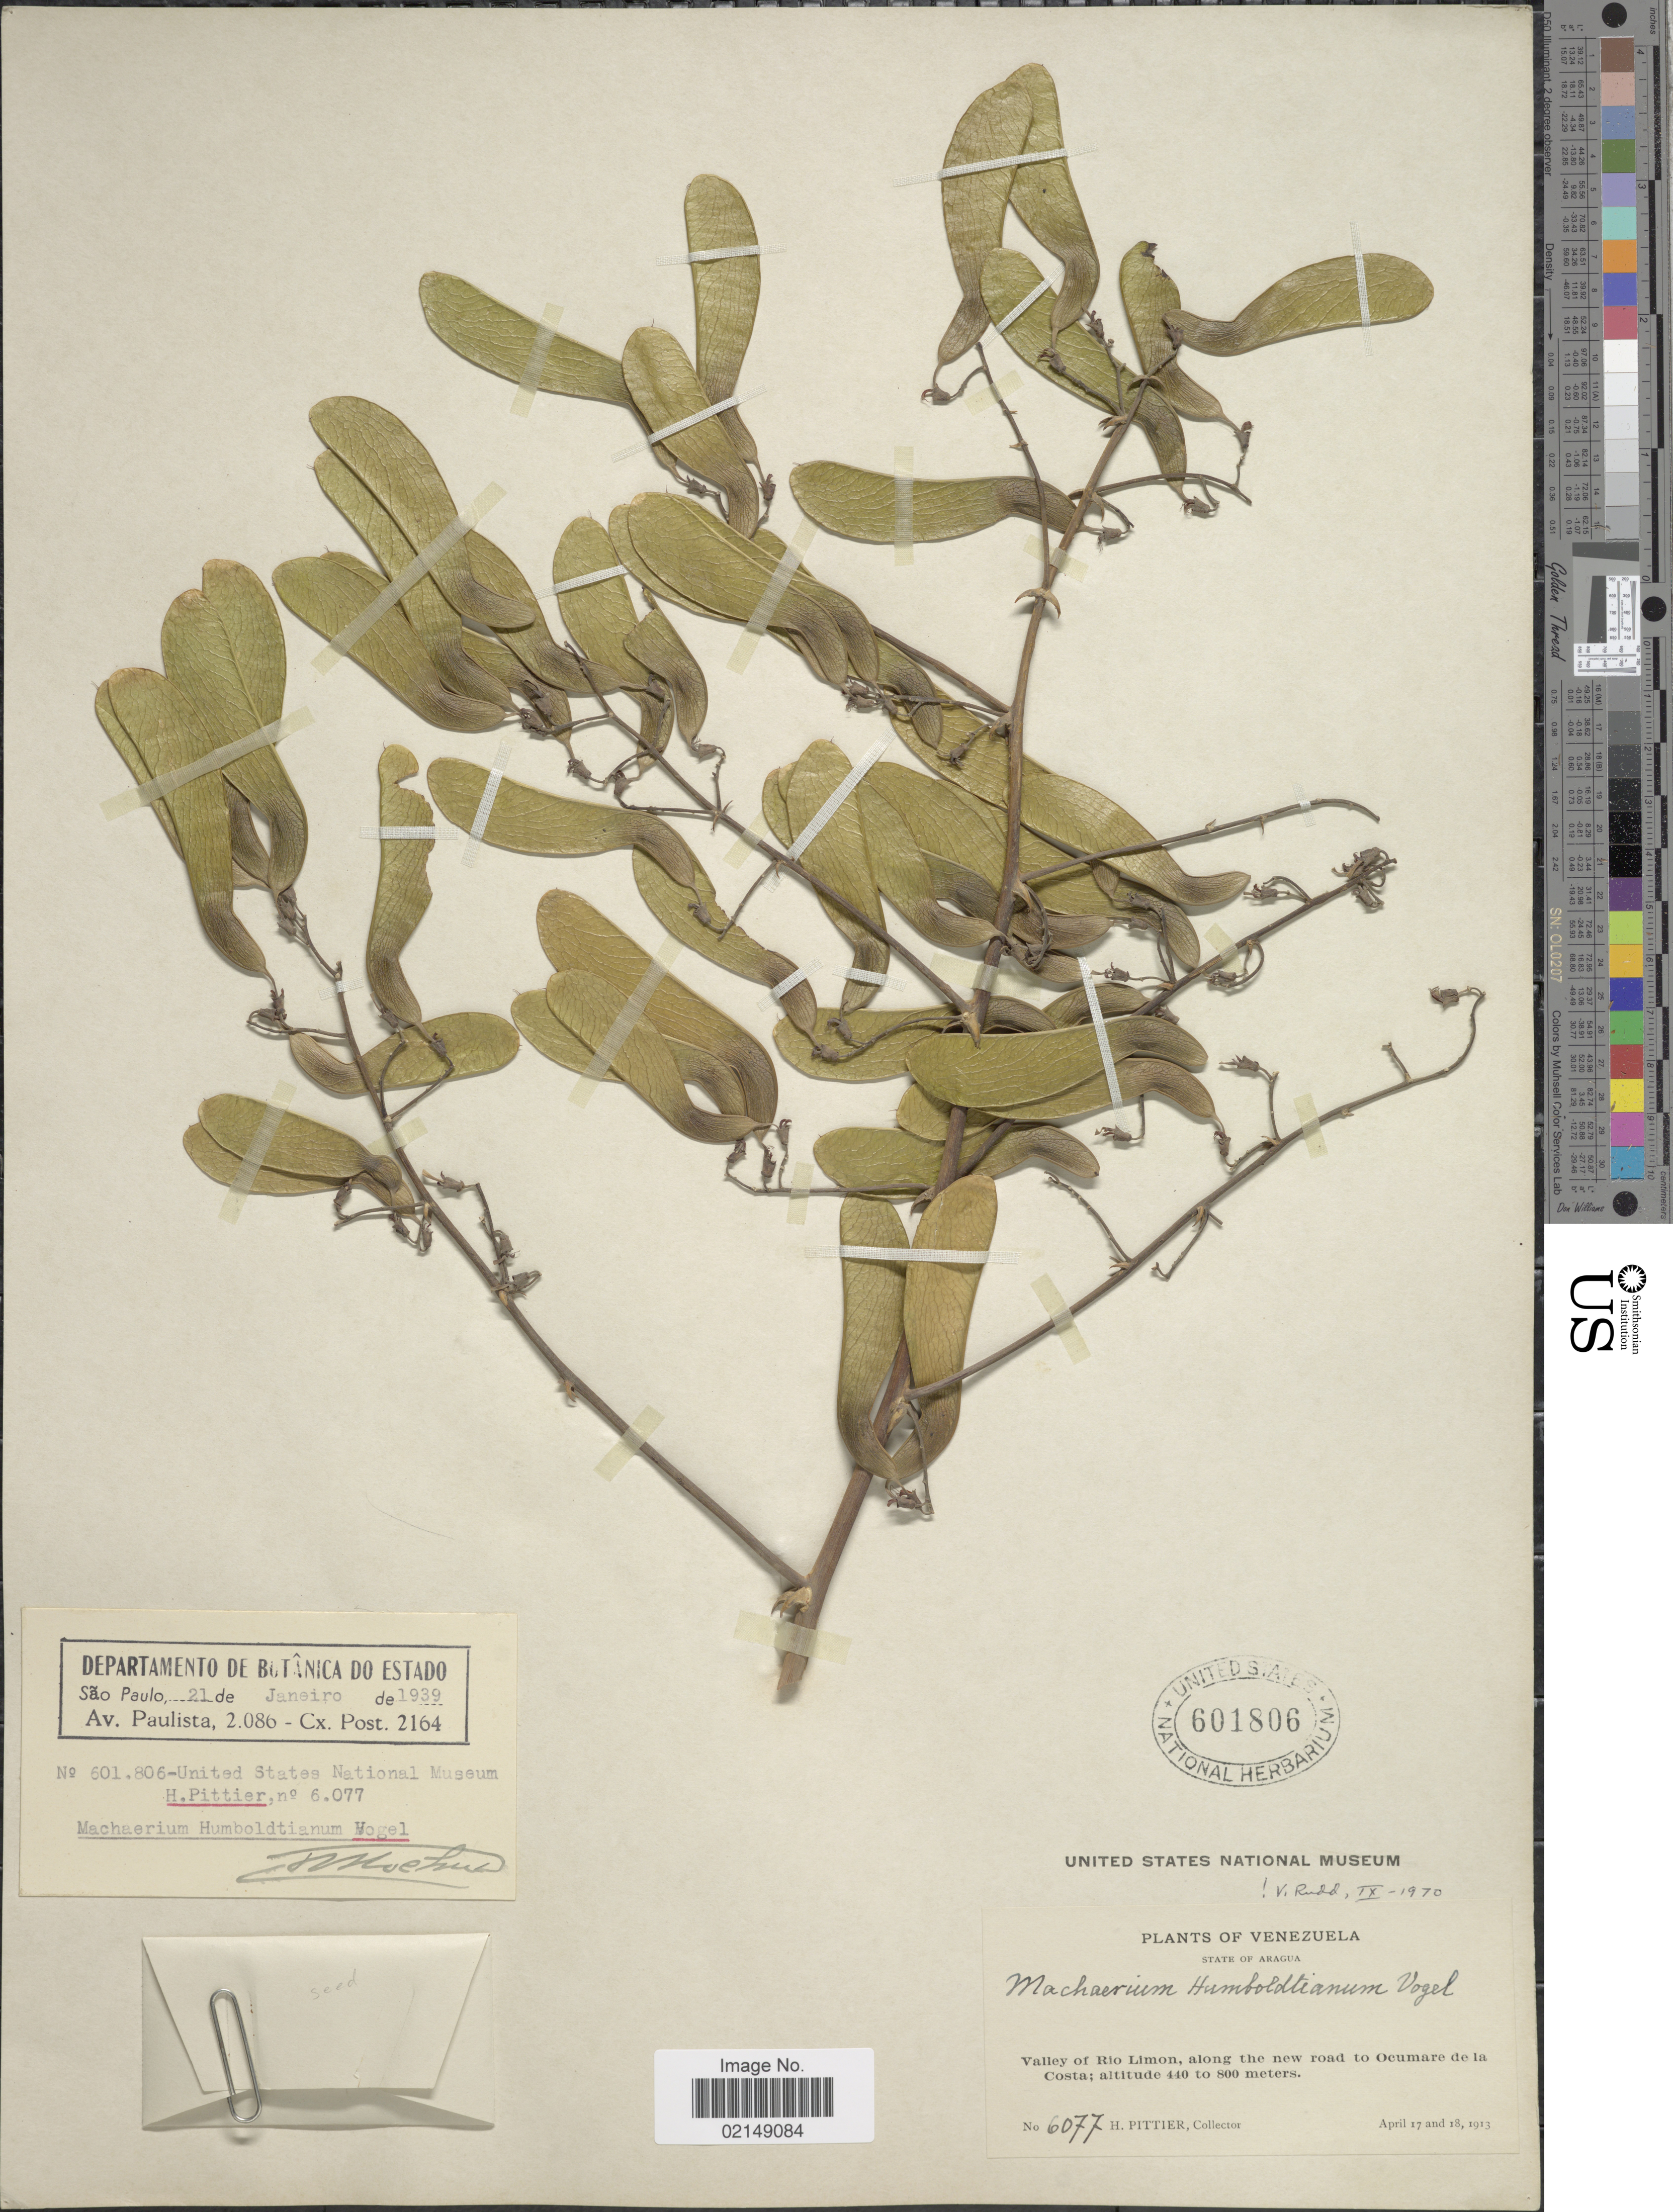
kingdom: Plantae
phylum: Tracheophyta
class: Magnoliopsida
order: Fabales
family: Fabaceae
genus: Machaerium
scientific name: Machaerium humboldtianum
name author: Vogel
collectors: H. F. Pittier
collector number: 6077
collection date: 1913-04-17/1913-04-18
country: Venezuela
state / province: Aragua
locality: Valley of Rio Limon, along the new road to Ocumare de la Costa.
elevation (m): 440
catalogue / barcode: US 601806